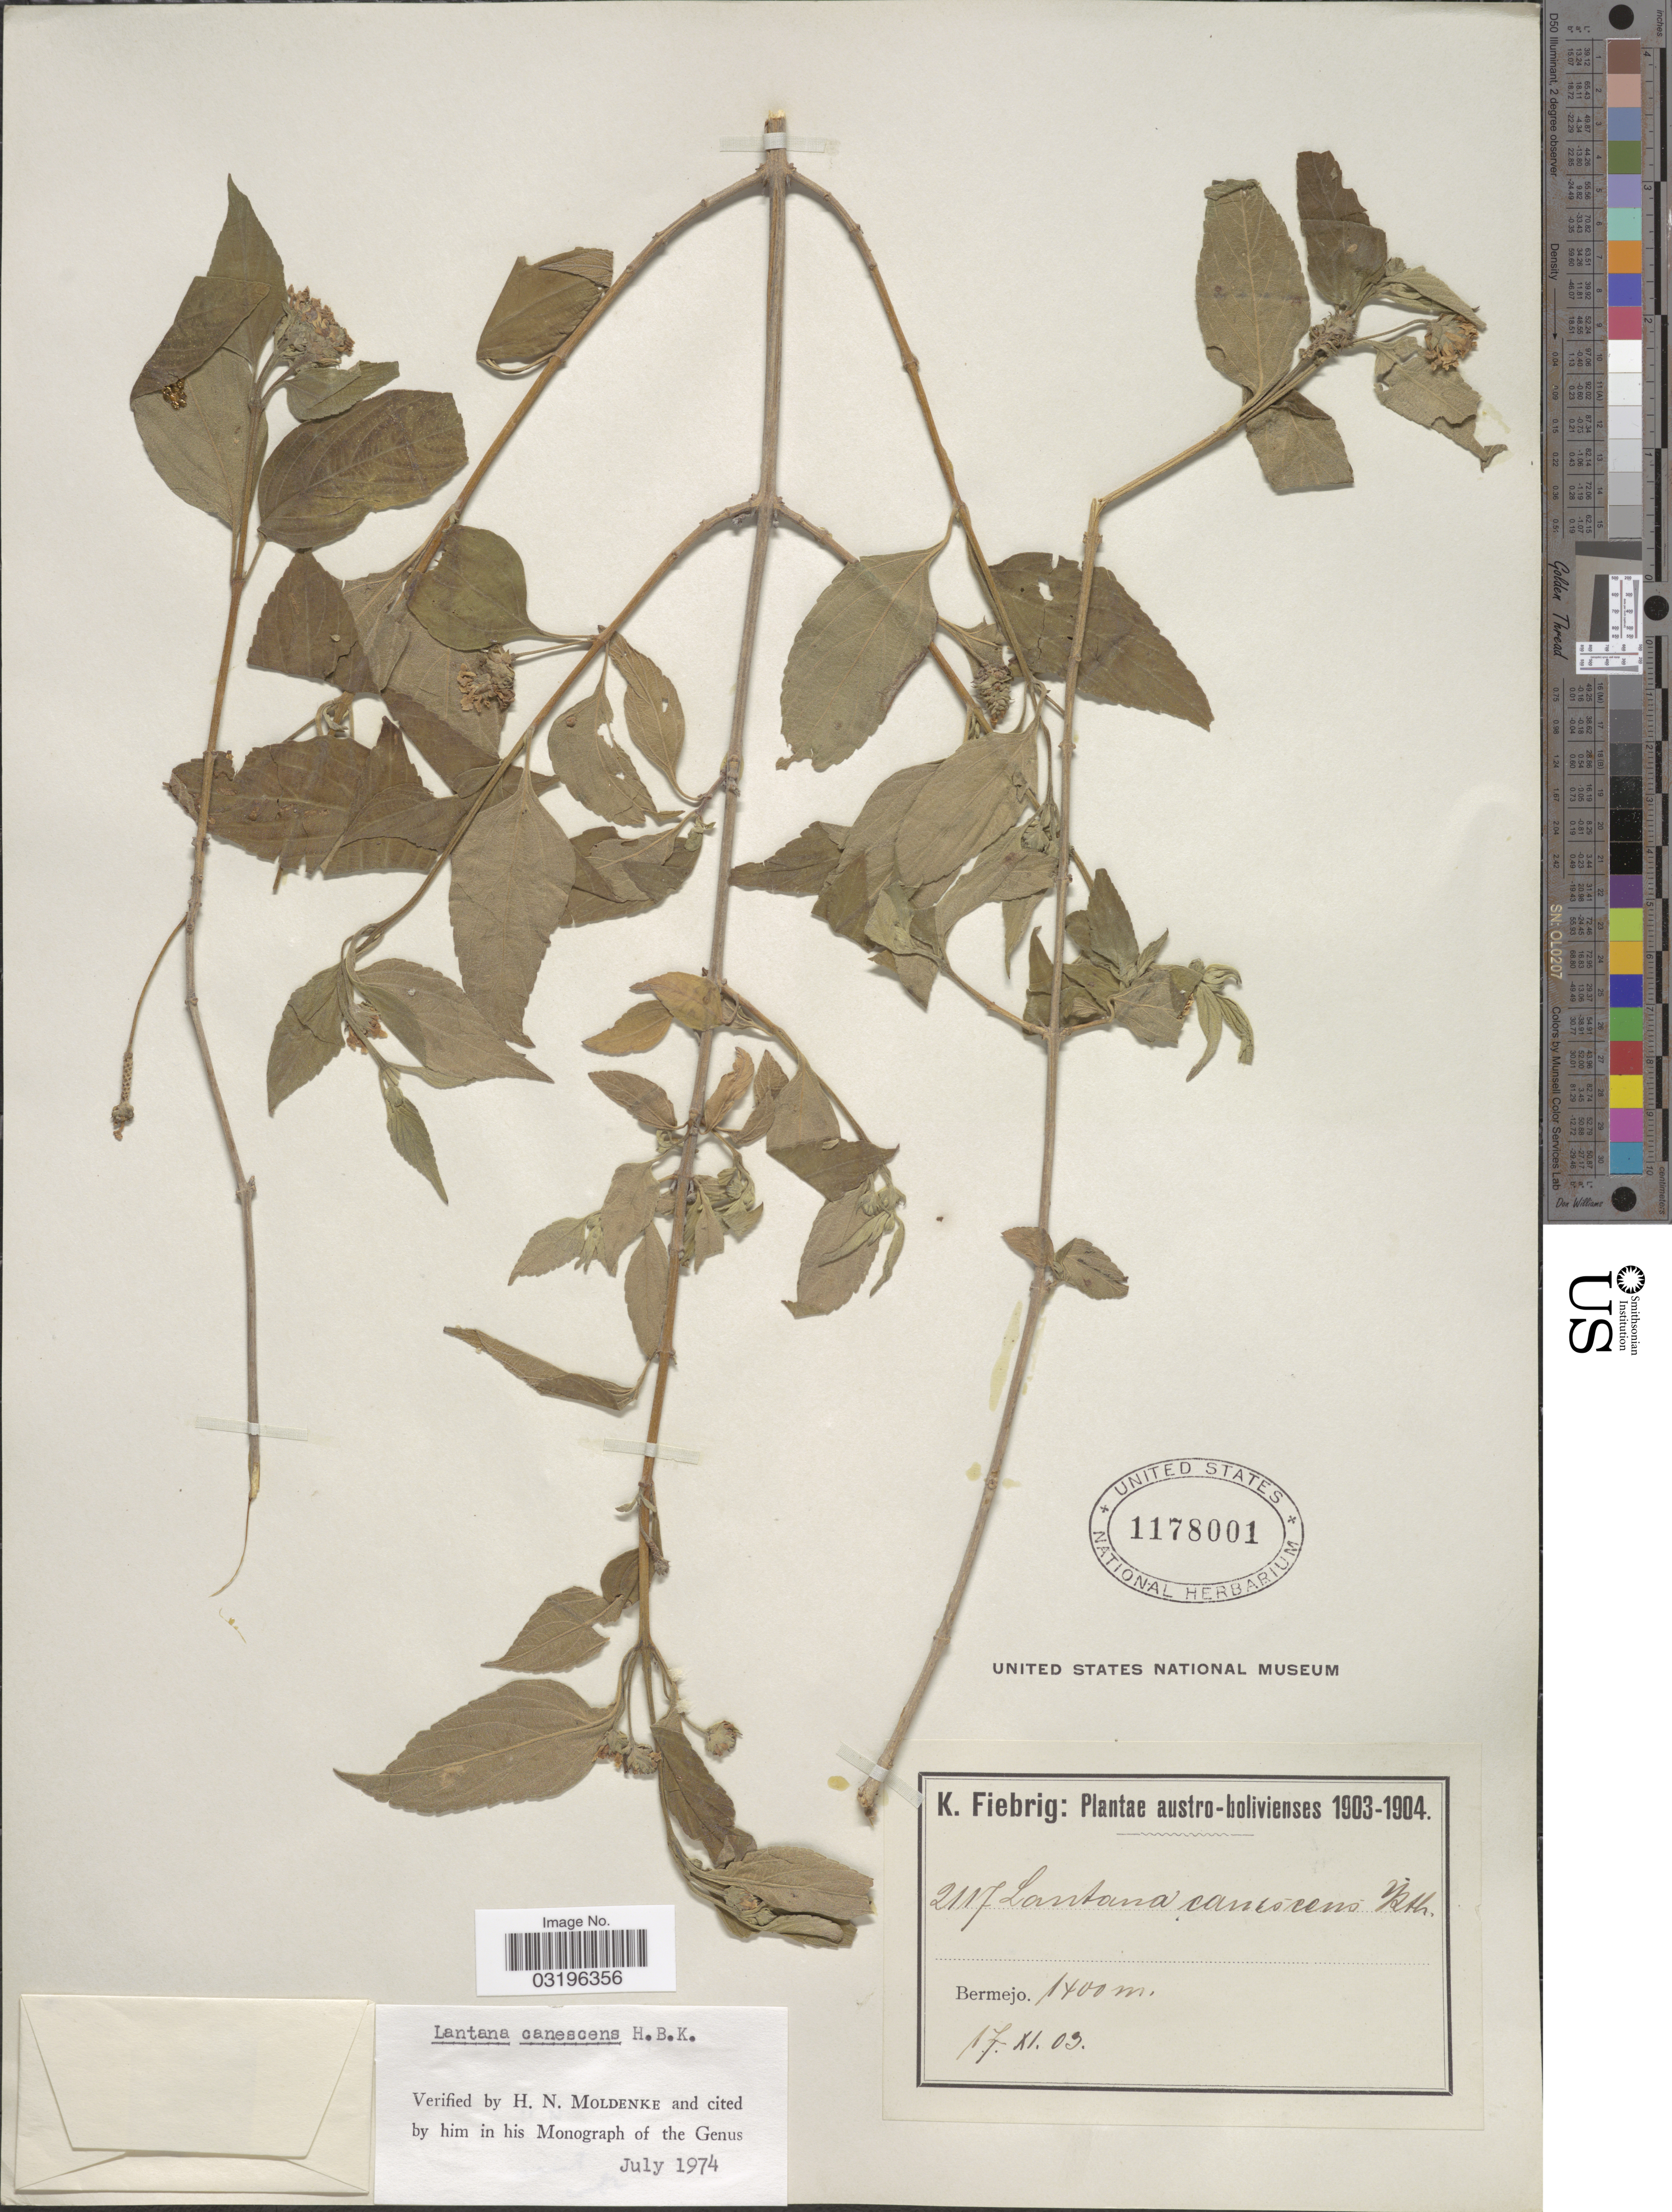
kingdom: Plantae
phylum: Tracheophyta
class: Magnoliopsida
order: Lamiales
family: Verbenaceae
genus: Lantana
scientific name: Lantana canescens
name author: Kunth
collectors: K. Fiebrig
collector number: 2117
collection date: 1903-11-17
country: Bolivia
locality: Austro-bolivienses. Bermejo.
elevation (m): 1400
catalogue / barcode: US 1178001